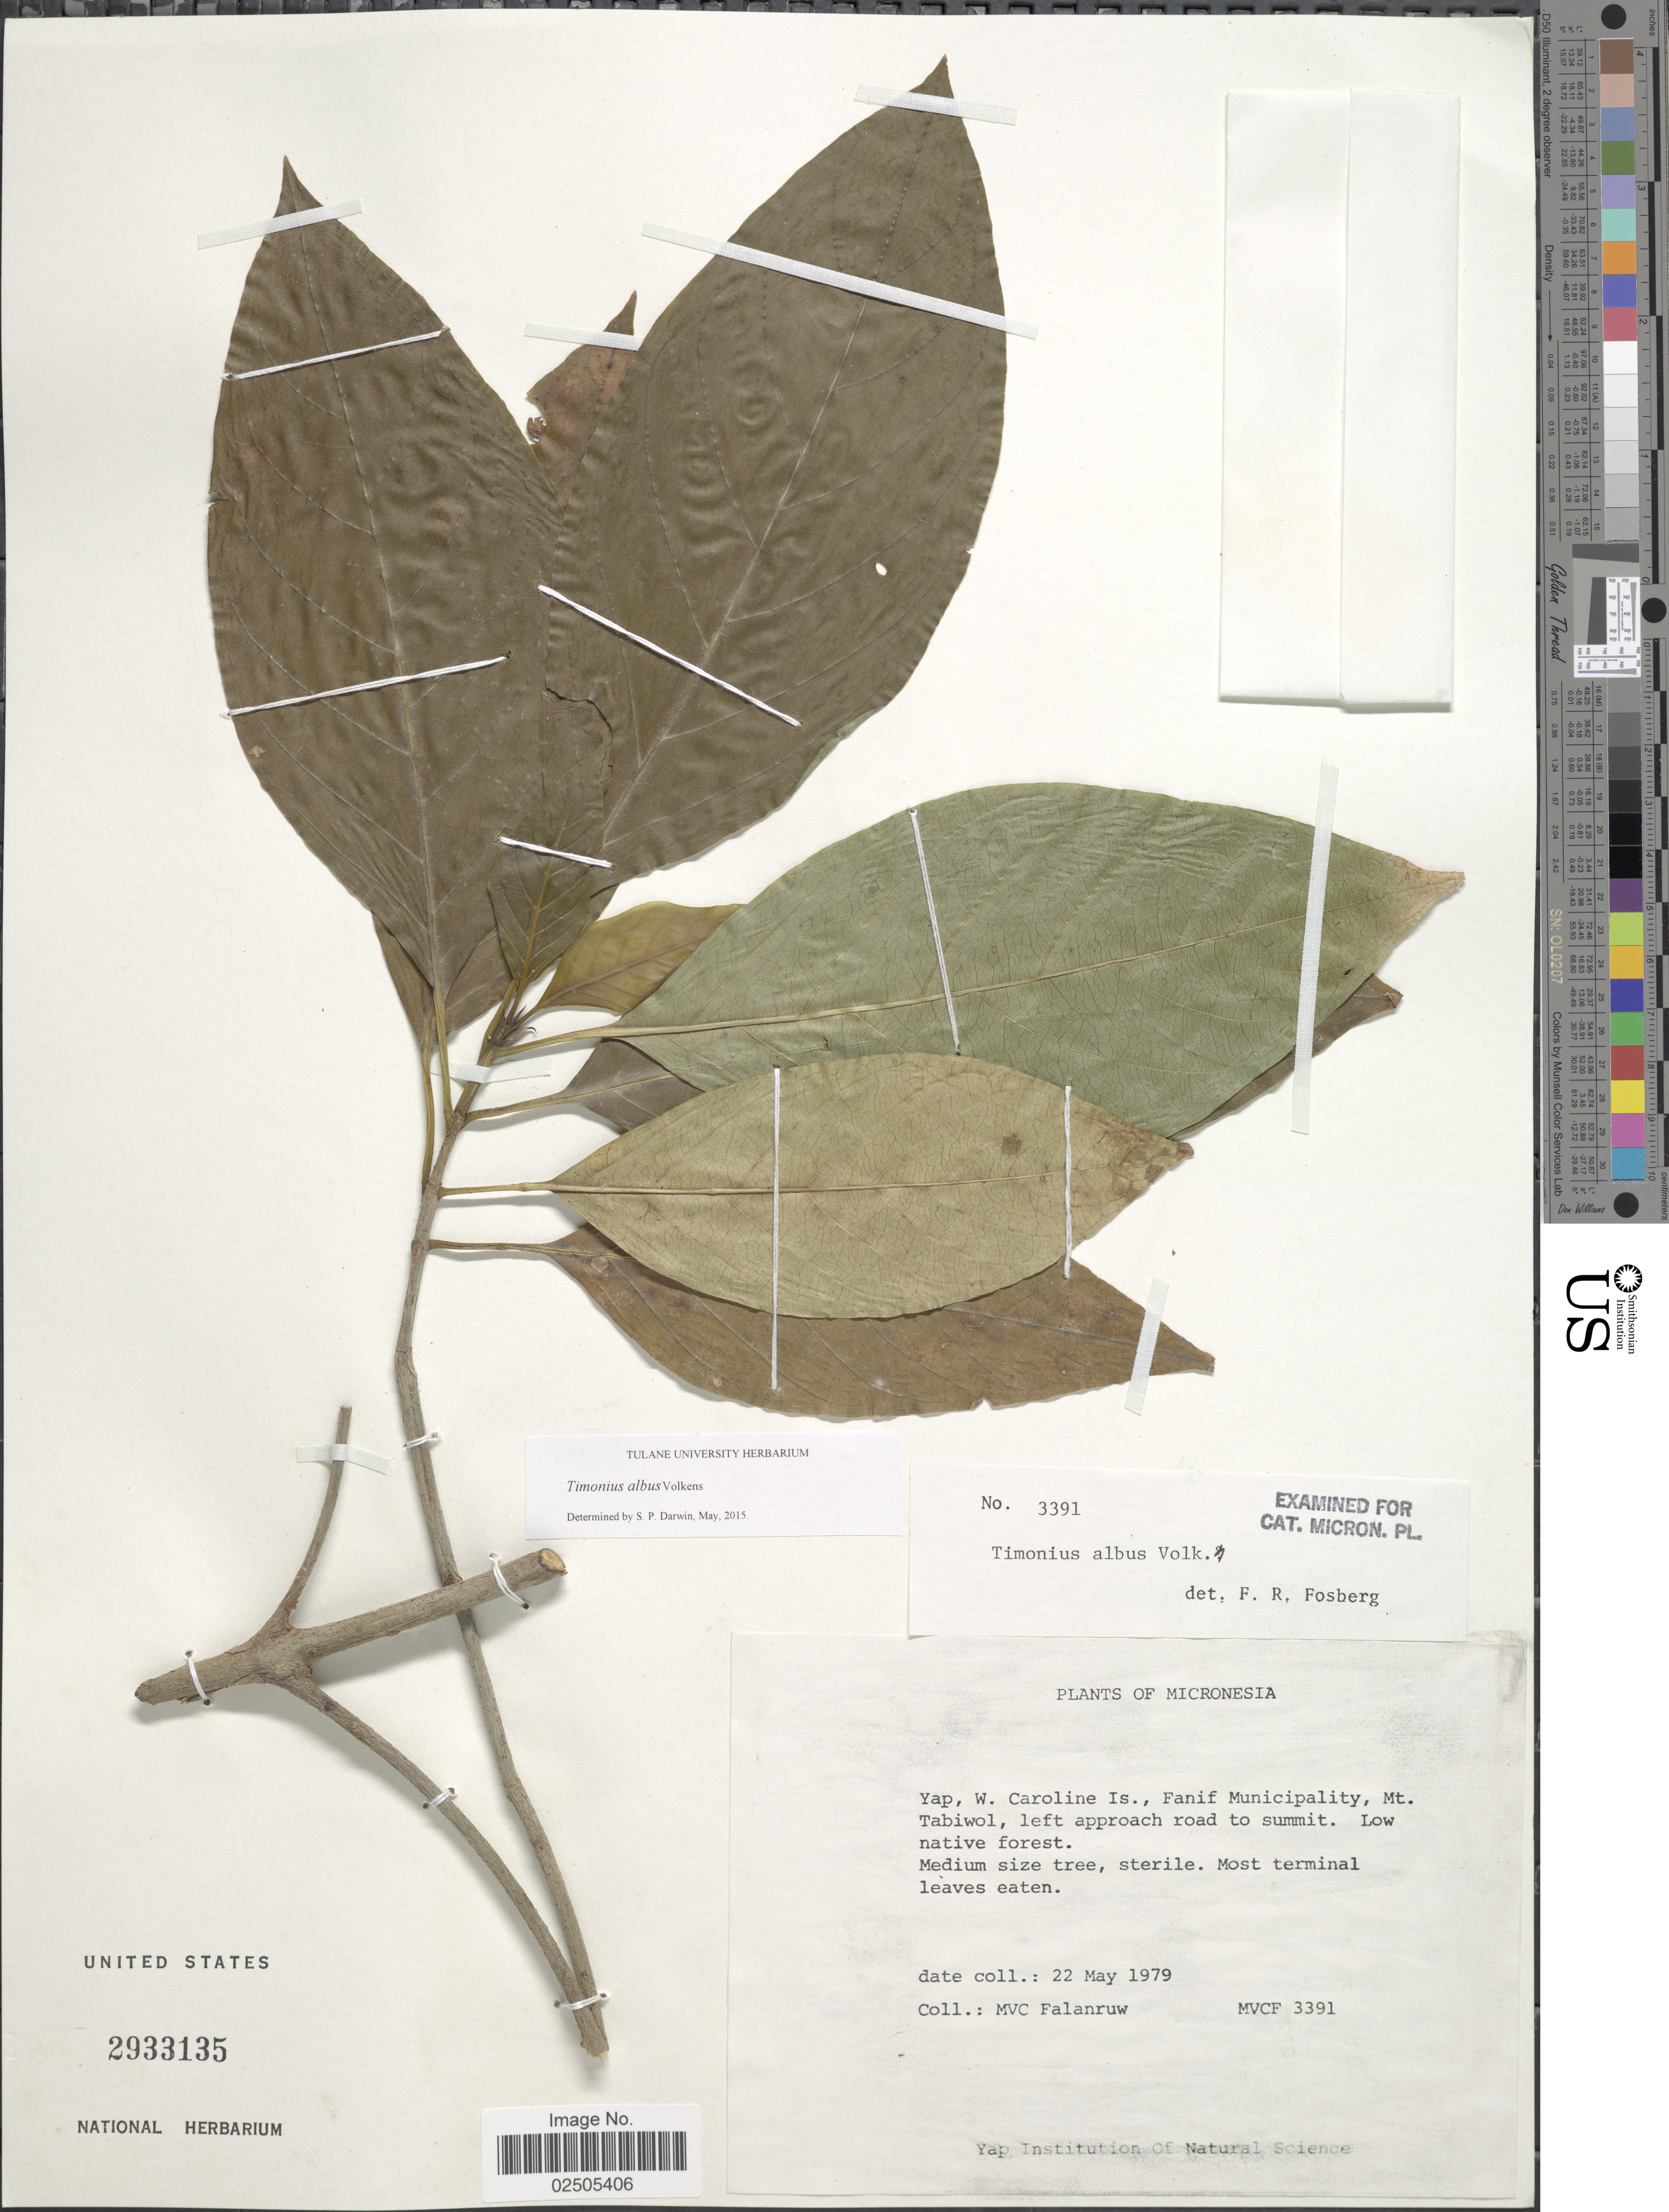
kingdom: Plantae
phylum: Tracheophyta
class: Magnoliopsida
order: Gentianales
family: Rubiaceae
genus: Timonius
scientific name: Timonius albus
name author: Volkens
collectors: M. V. Falanruw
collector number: MVCF3391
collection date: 1979-05-22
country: Micronesia, Federated States of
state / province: Yap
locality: W. Caroline Is., Fanif Municipality, Mt. Tabiwol, left approach road to summit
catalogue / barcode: US 2933135